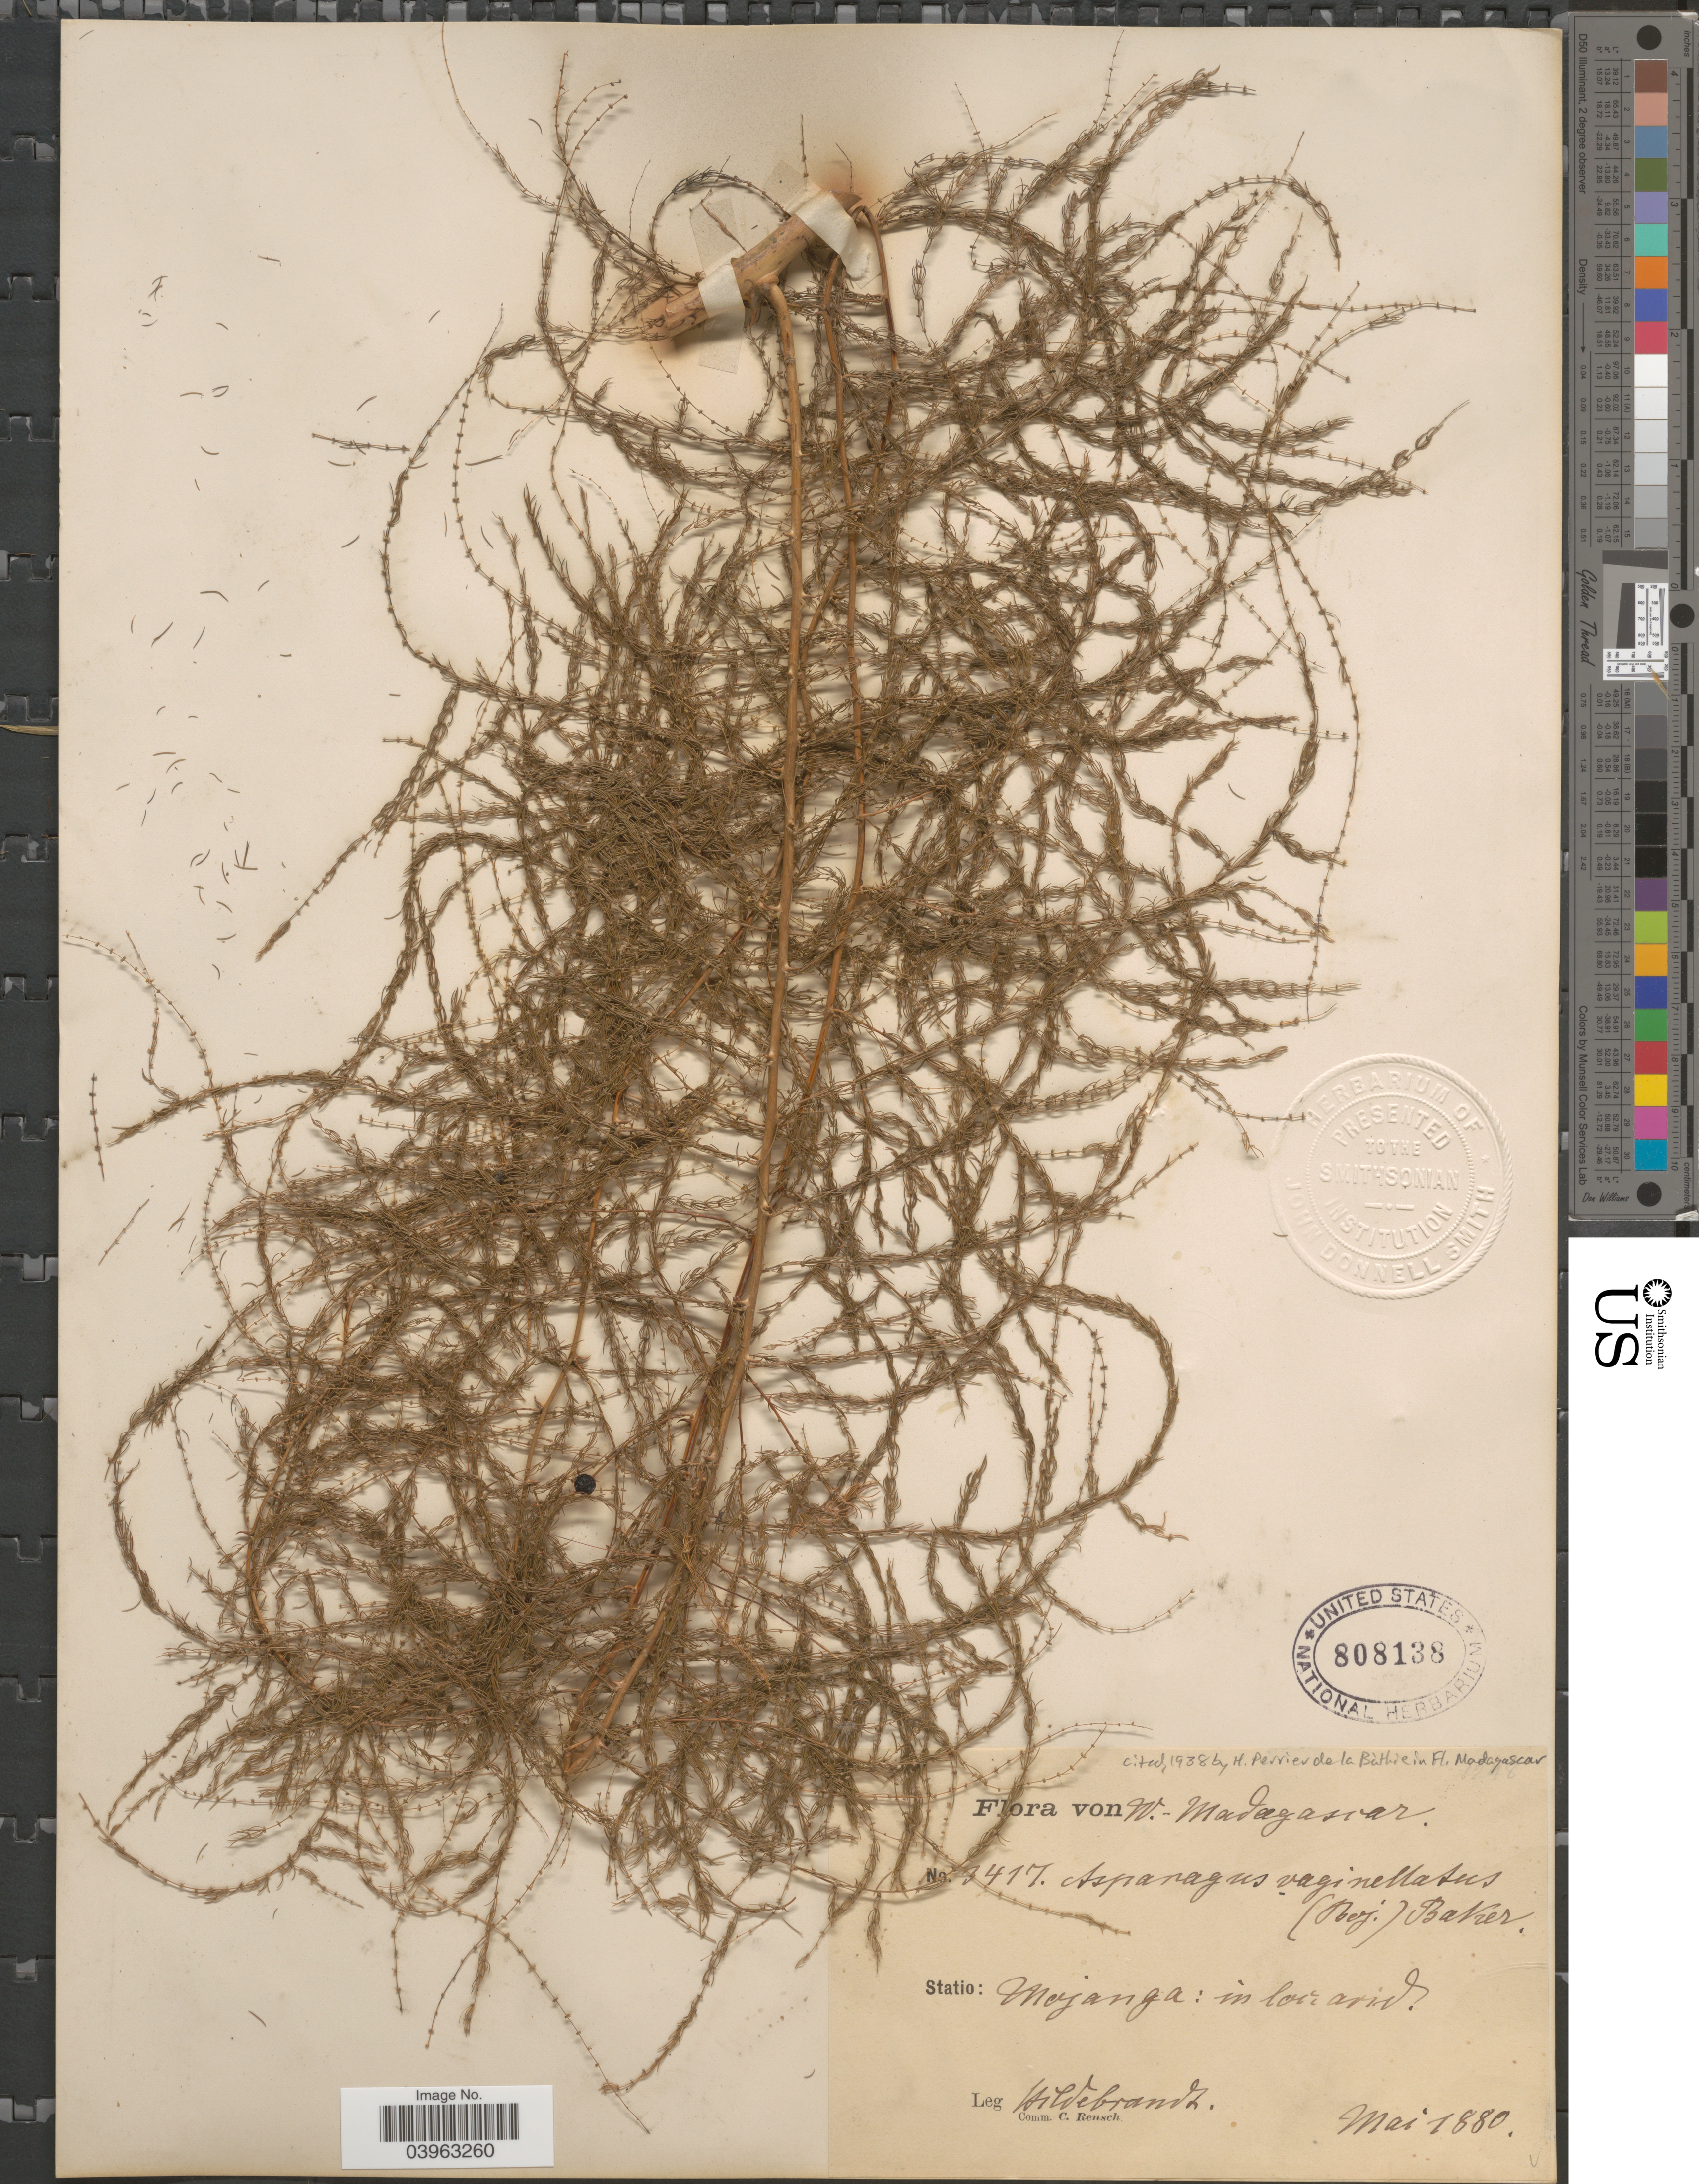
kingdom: Plantae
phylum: Tracheophyta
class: Liliopsida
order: Asparagales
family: Asparagaceae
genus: Asparagus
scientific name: Asparagus vaginellatus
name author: Bojer ex Baker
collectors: -. Wildebrandt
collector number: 3417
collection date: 1880-05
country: Madagascar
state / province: Boeny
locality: W. Madagascar. Statio: Majanga: in loci arid.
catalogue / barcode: US 808138